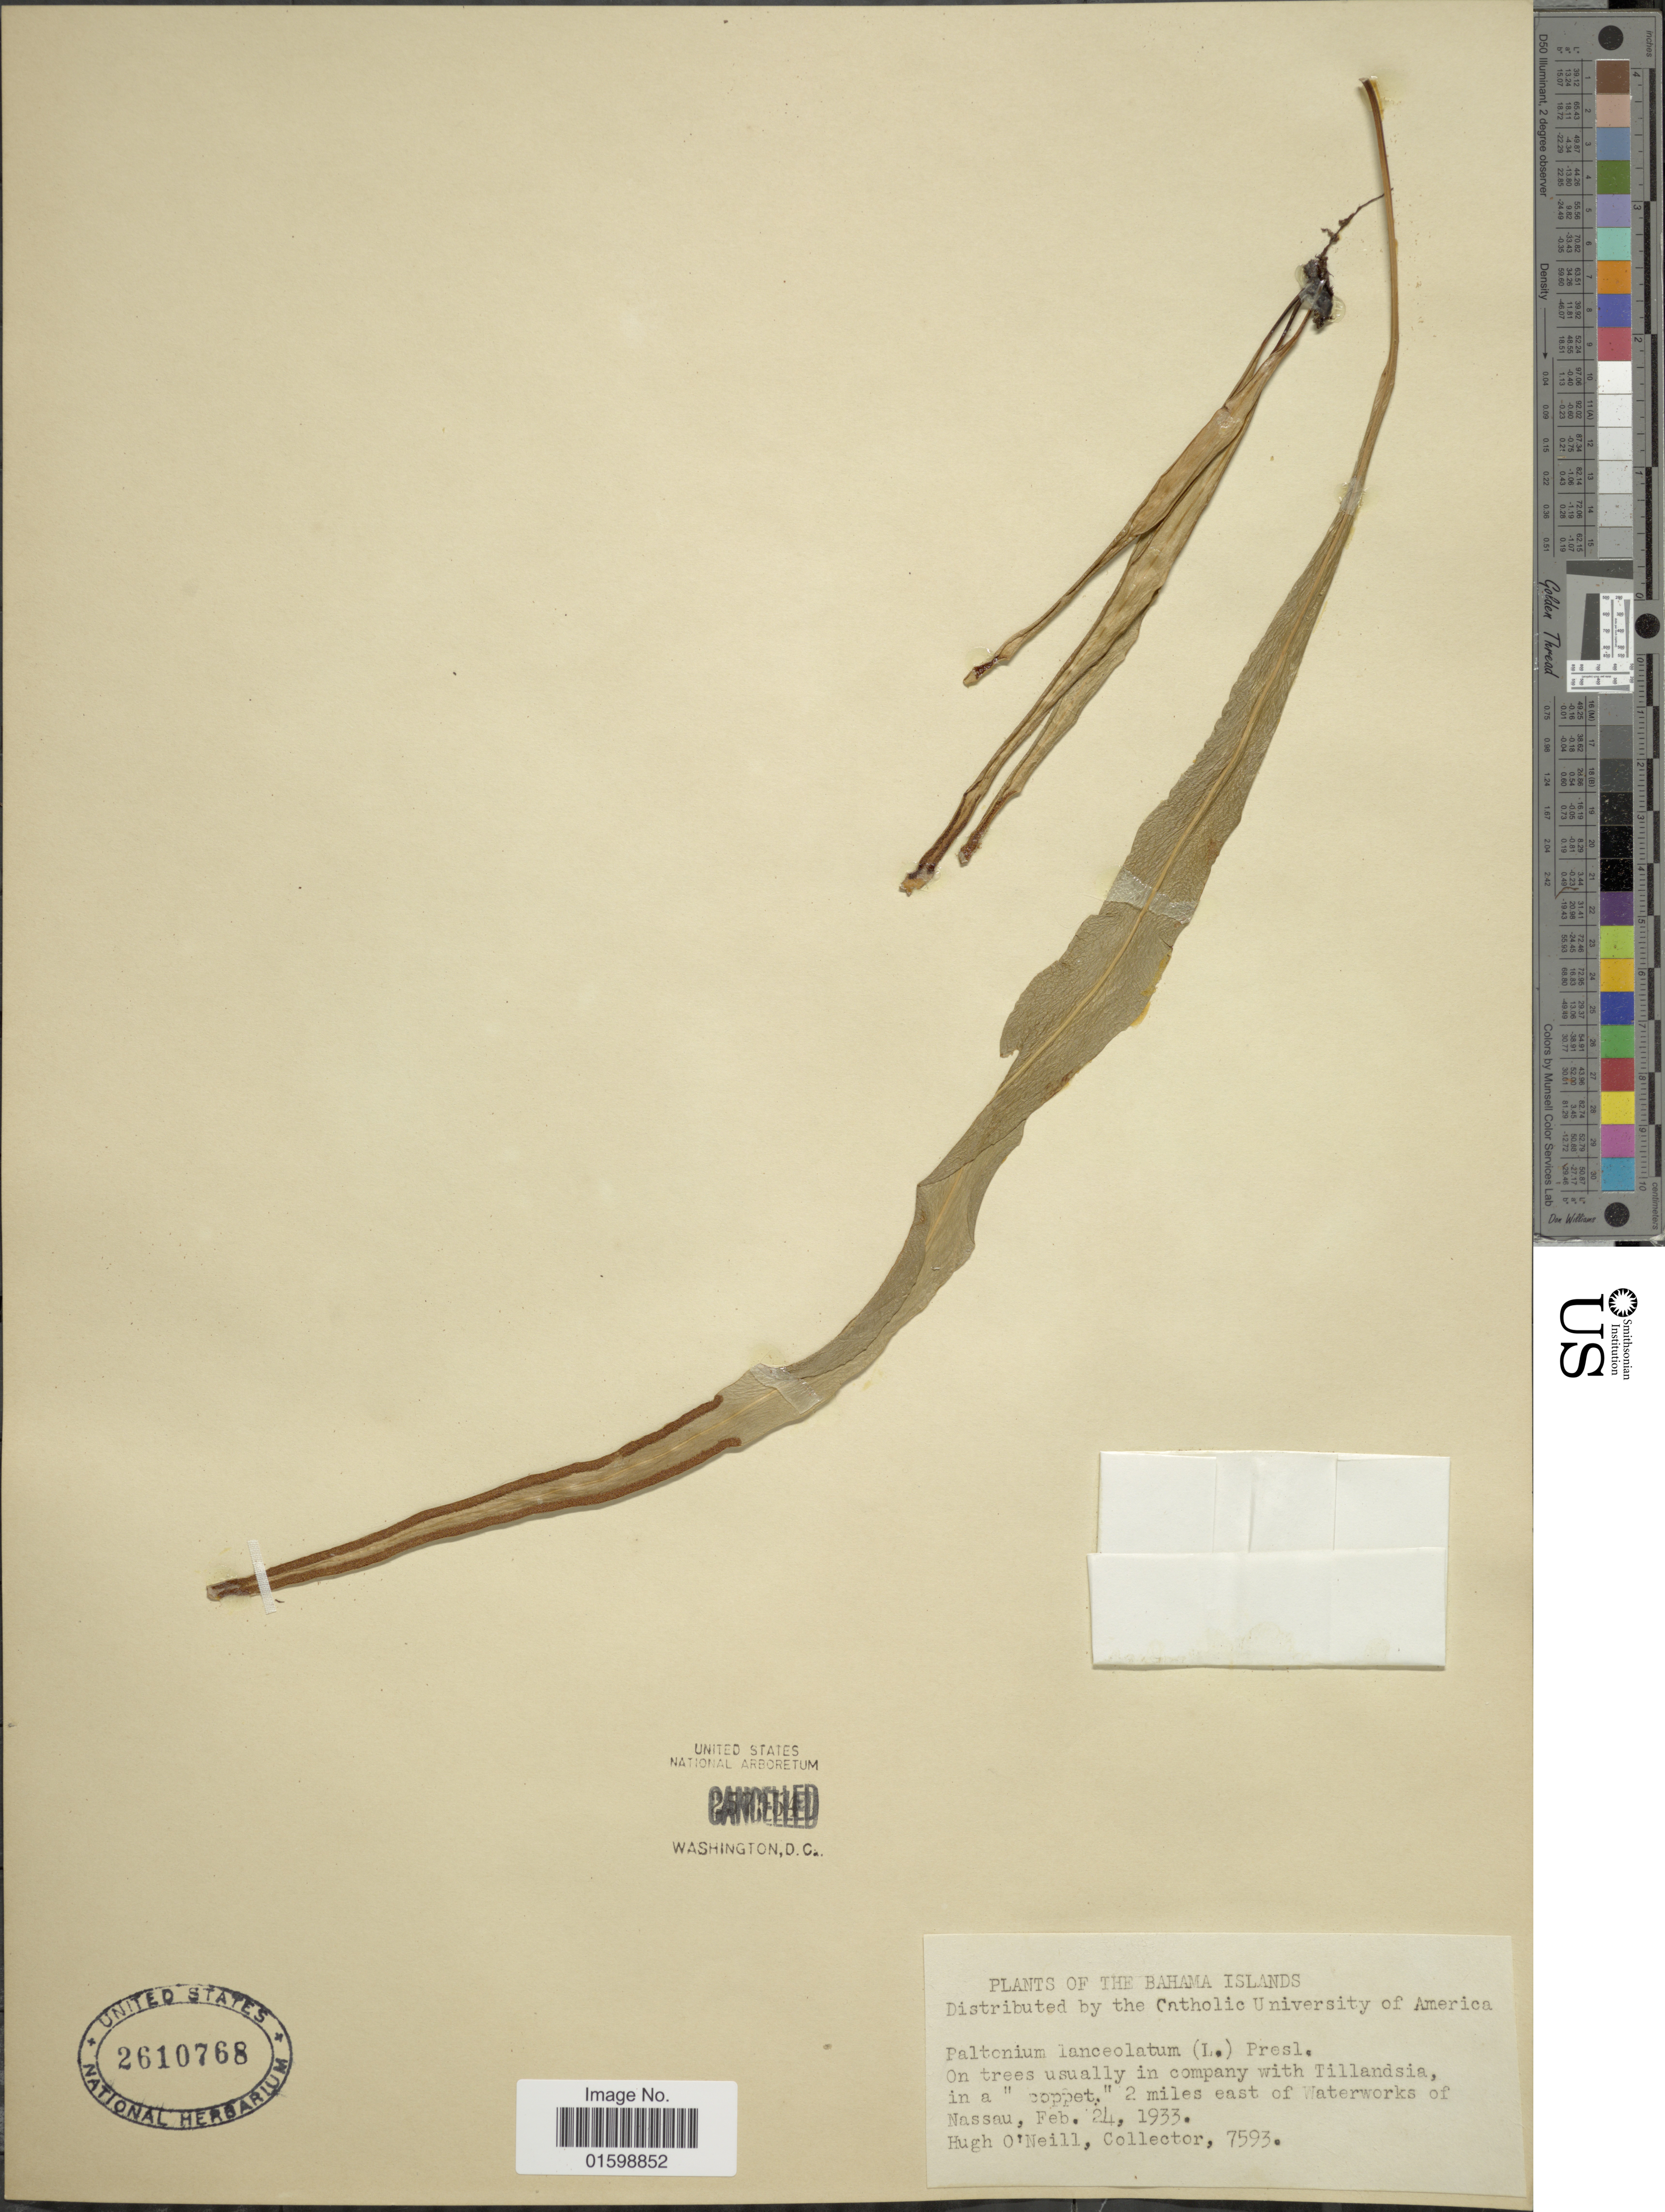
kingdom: Plantae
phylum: Tracheophyta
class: Polypodiopsida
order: Polypodiales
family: Polypodiaceae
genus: Pleopeltis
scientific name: Pleopeltis marginata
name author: A.R. Sm. & Tejero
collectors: H. O'Neill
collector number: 7593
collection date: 1933-02-24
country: Bahamas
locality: Bahama Islands, in a "poppet.", 2 miles east of Waterworks of Nassau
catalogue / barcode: US 2610768